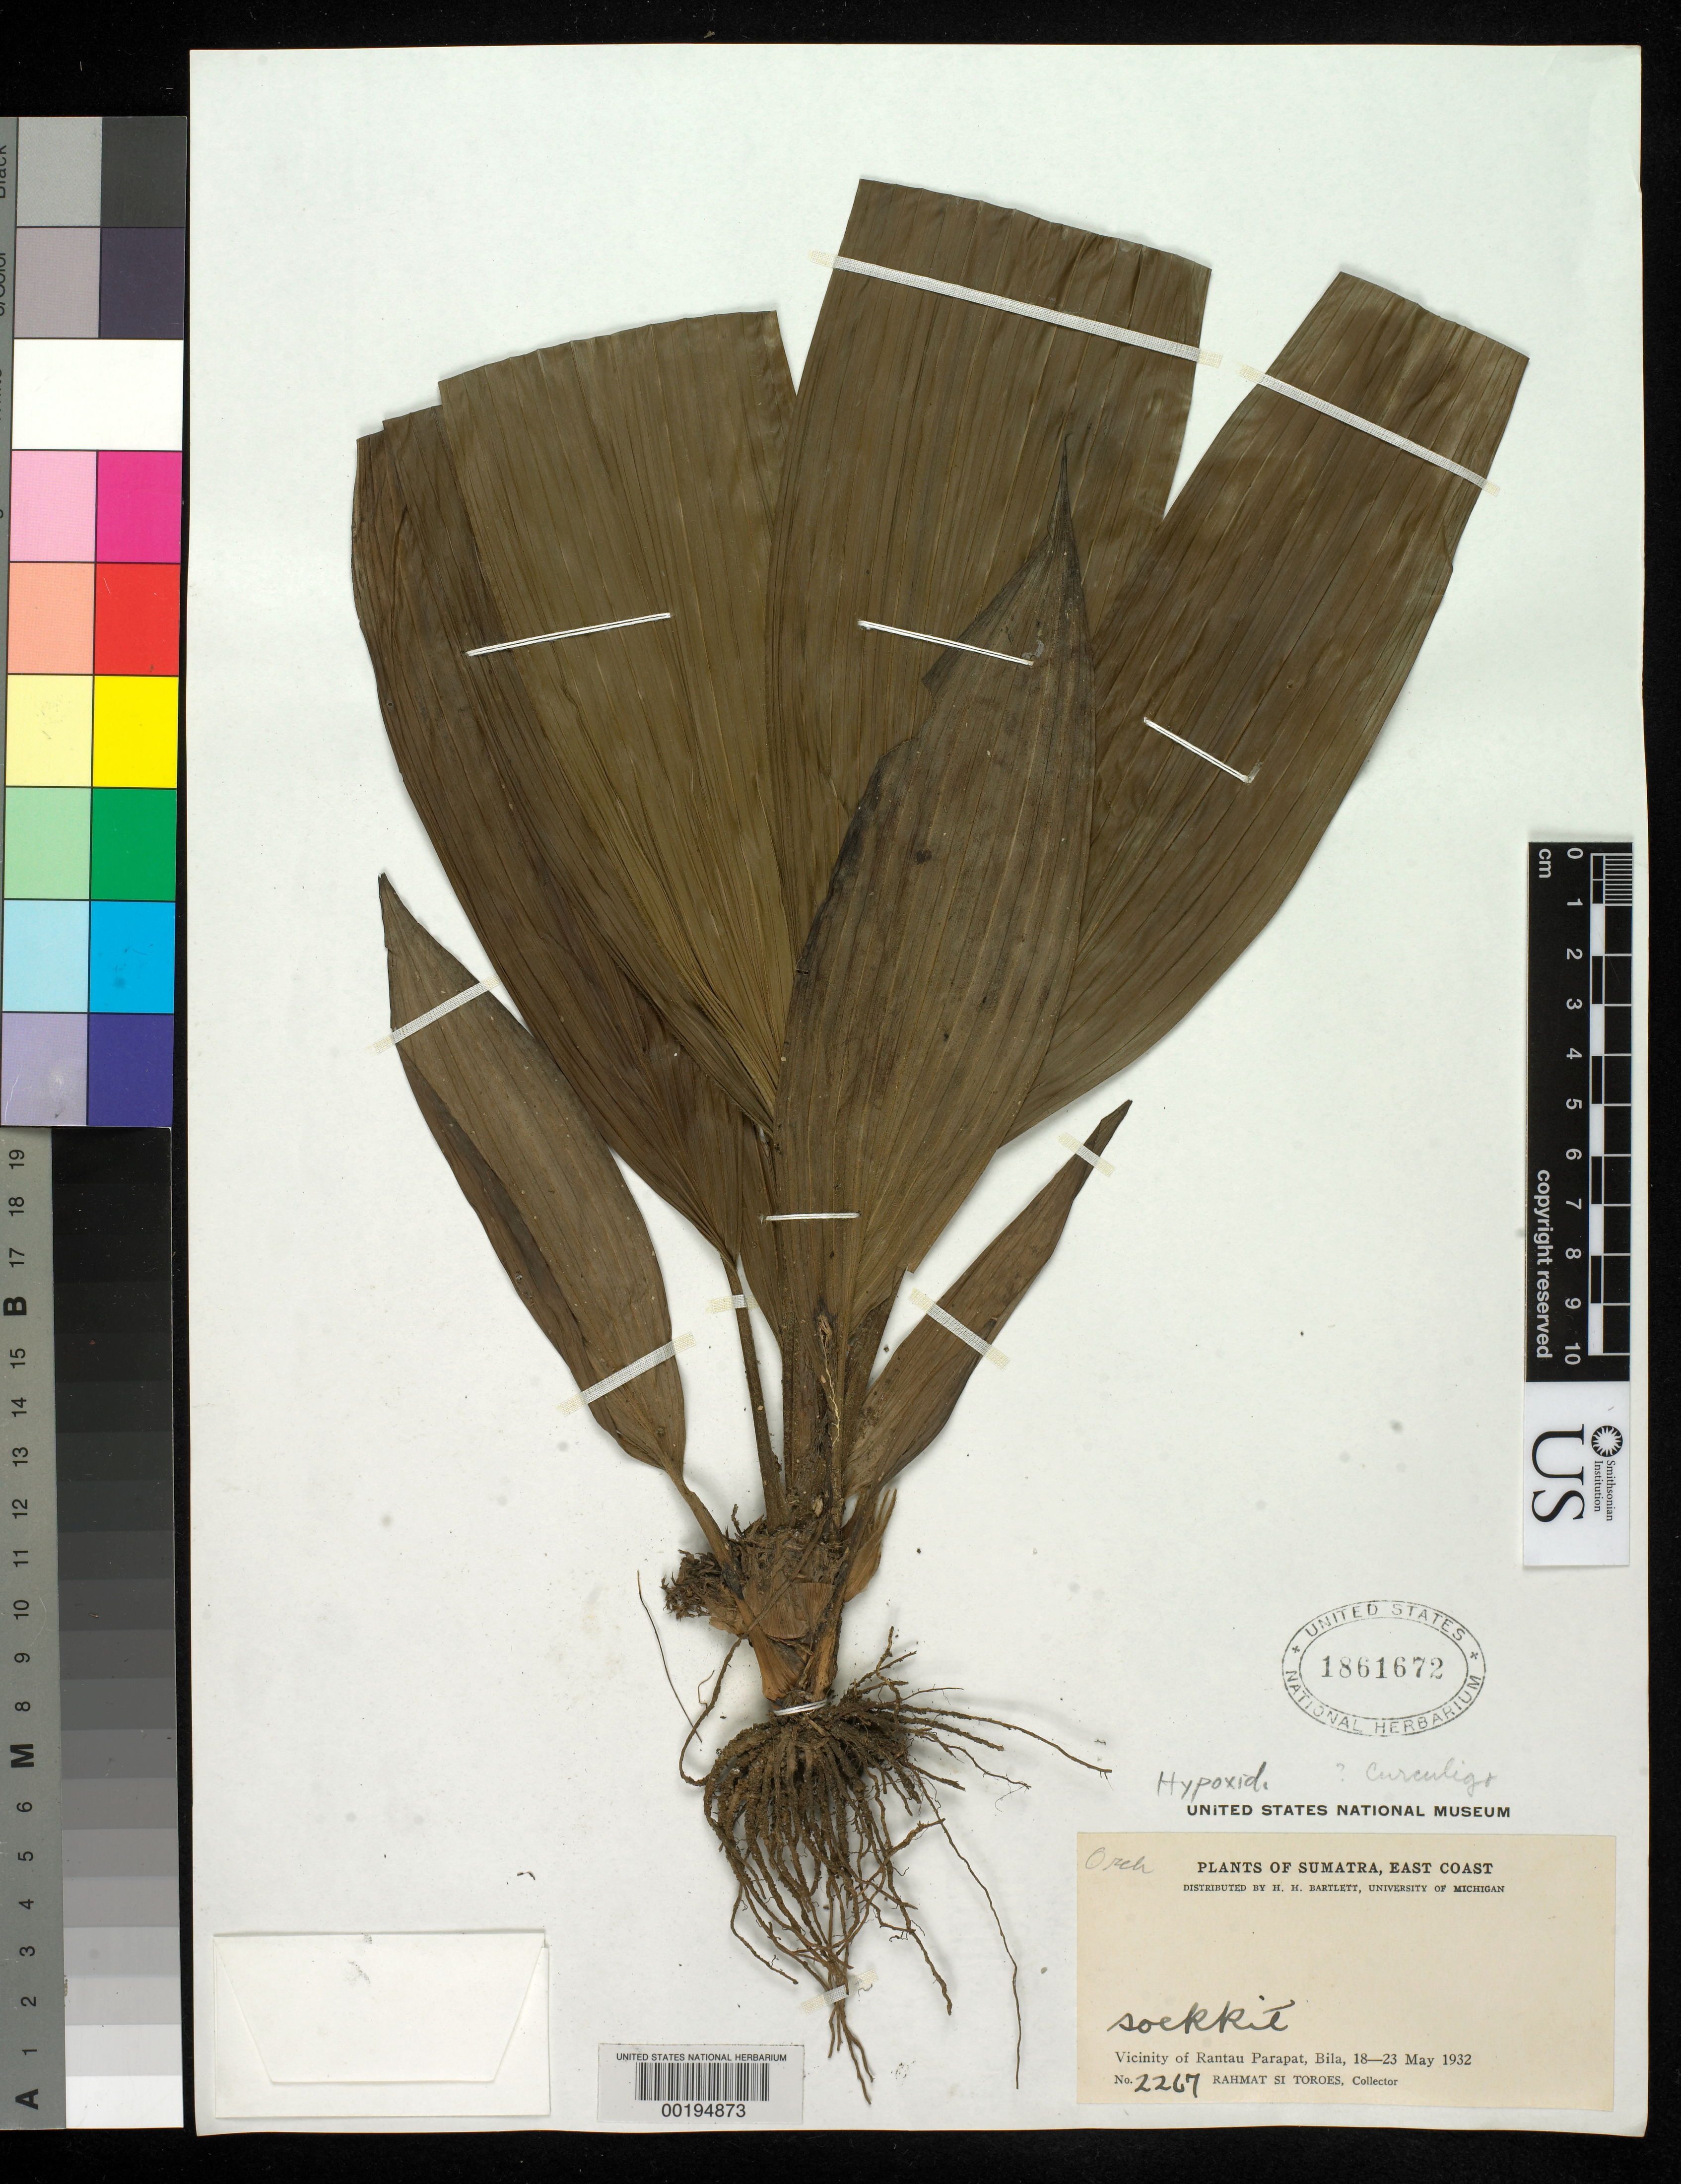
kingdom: Plantae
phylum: Tracheophyta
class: Liliopsida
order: Asparagales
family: Hypoxidaceae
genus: Curculigo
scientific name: Curculigo sp.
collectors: Rahmat Si Boeea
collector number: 2267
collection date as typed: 18 May 1932 to 23 May 1932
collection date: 1932-05-18/1932-05-23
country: Indonesia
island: Sumatra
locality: Soekkit, vicinity of rantau parapat, bila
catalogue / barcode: US 1861672